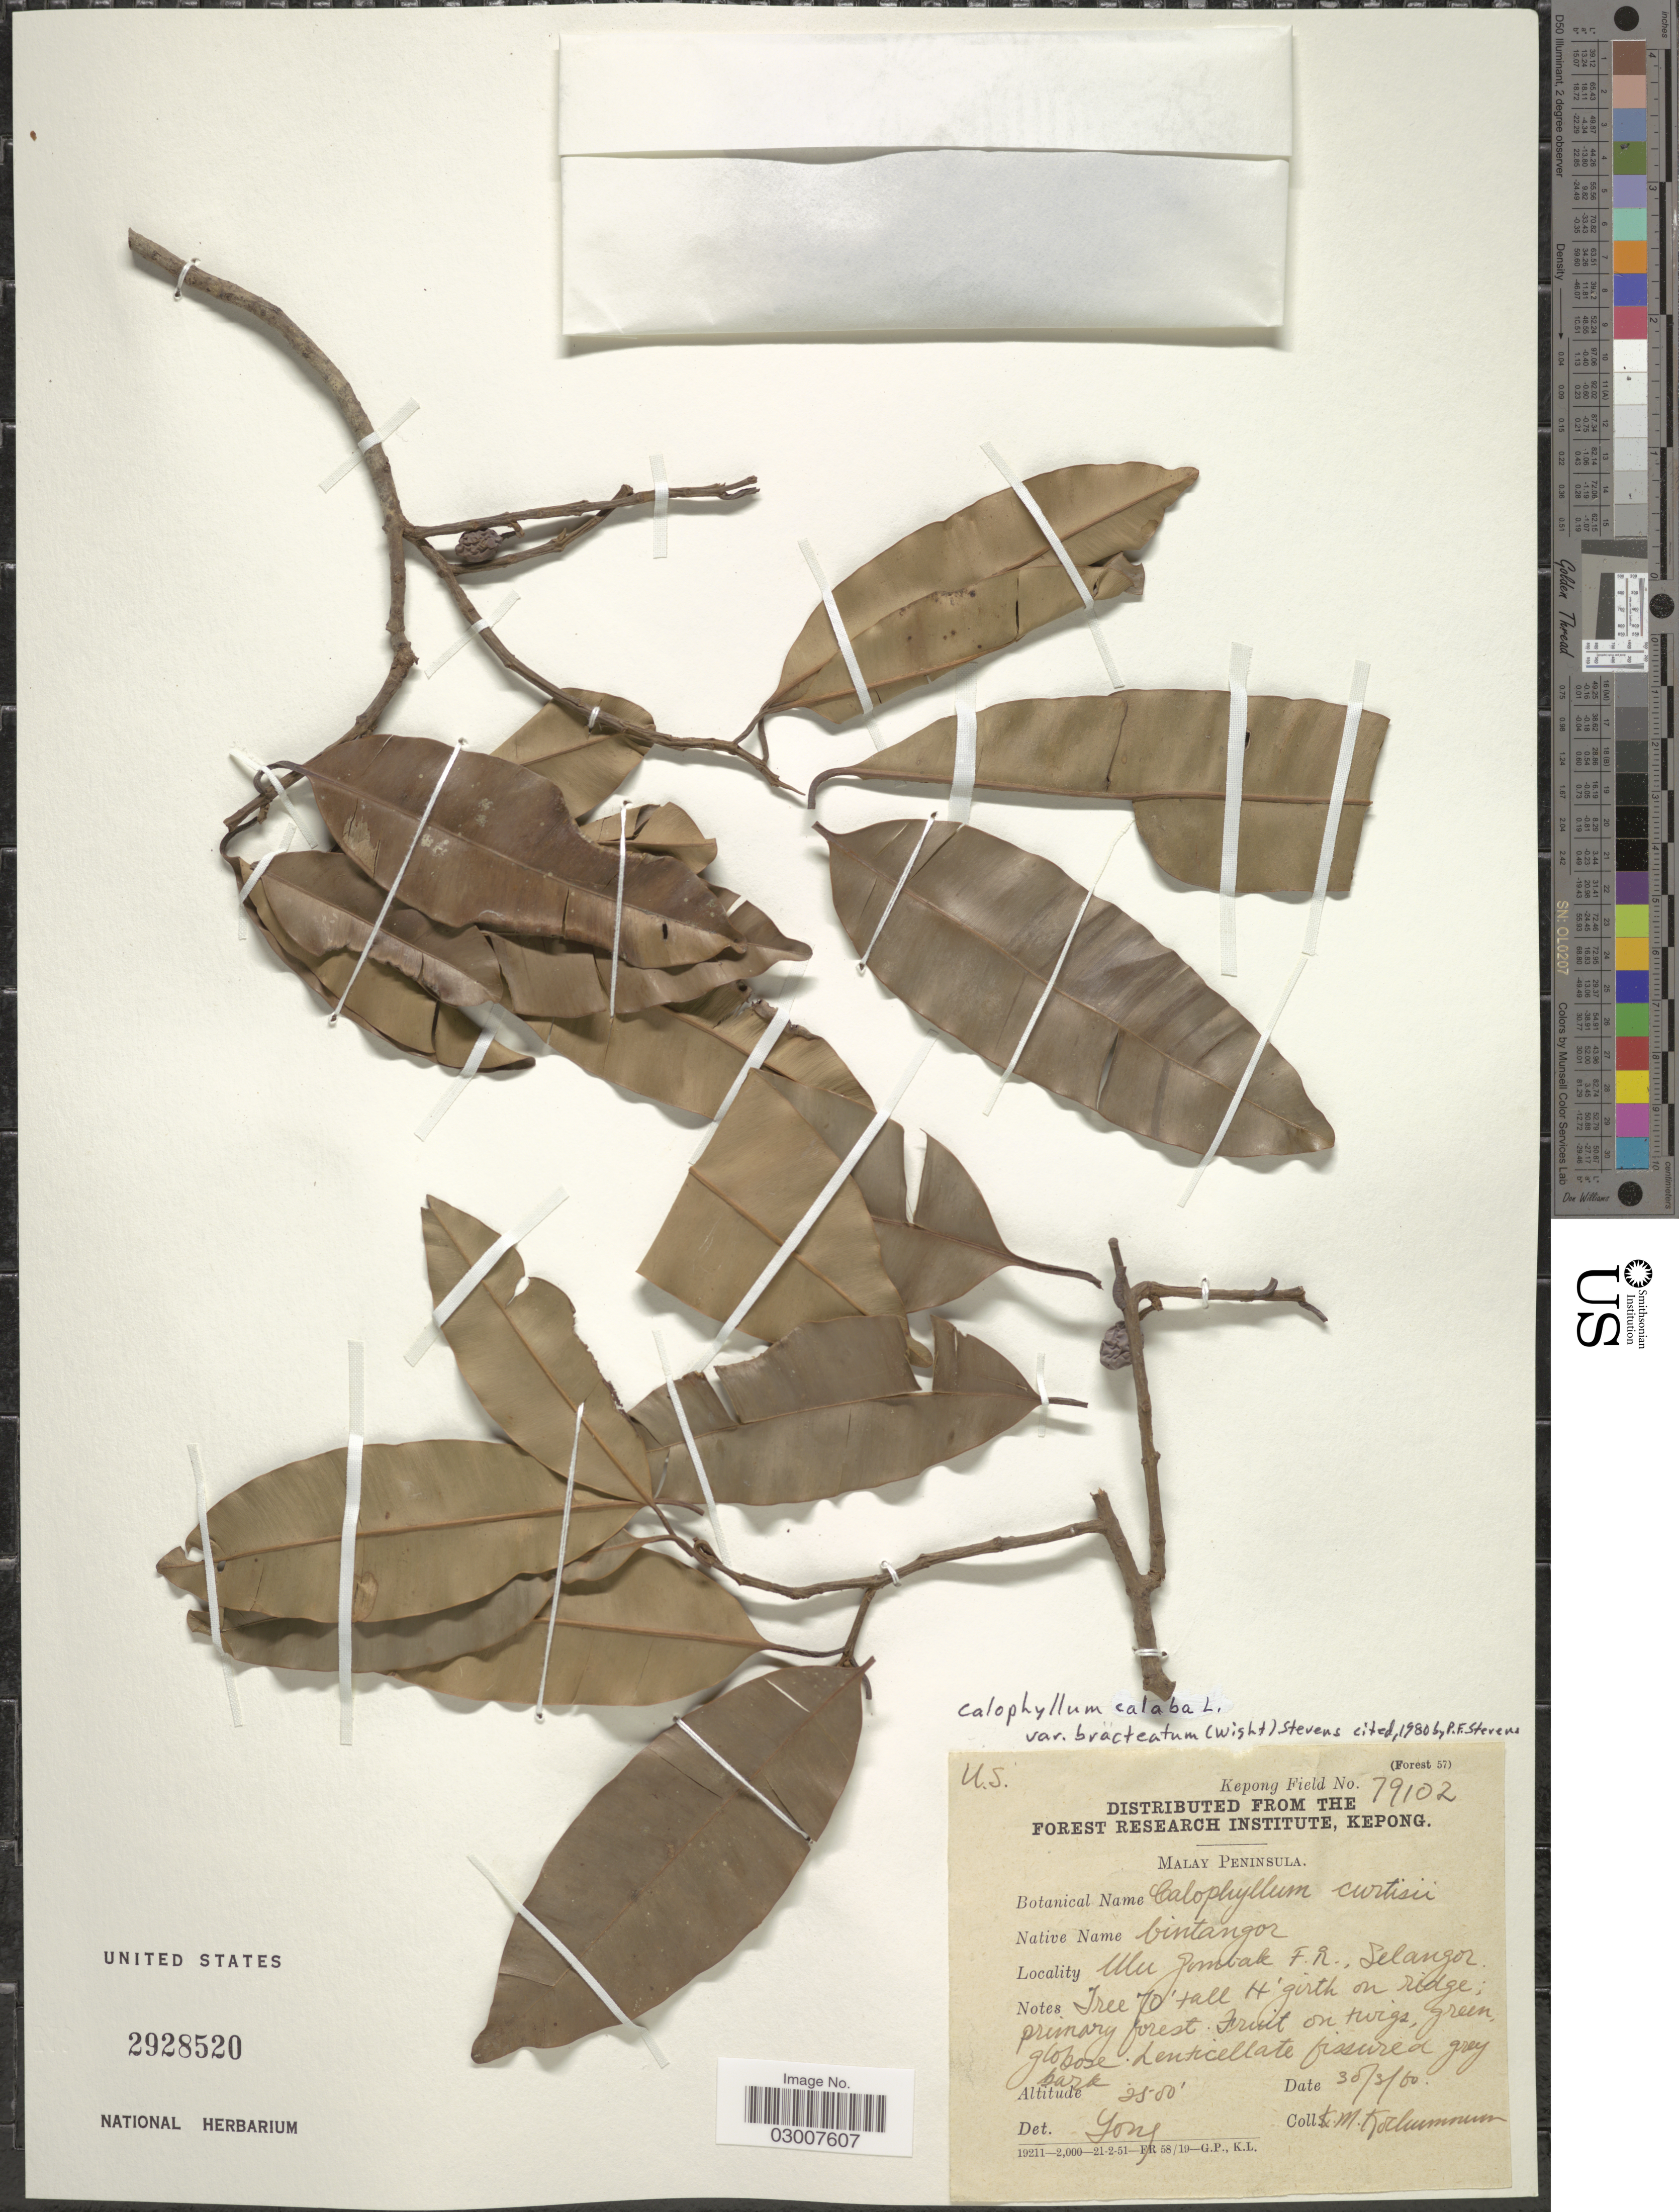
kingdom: Plantae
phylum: Tracheophyta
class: Magnoliopsida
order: Malpighiales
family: Calophyllaceae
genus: Calophyllum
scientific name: Calophyllum calaba var. bracteatum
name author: (Wight) P.F. Stevens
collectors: K. Kochummen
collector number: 79102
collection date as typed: Transcribed d/m/y: 30/3/60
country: Malaysia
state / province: Selangor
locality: Malay Peninsula. Ulu Pemtak [interpreted] F. R.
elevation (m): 762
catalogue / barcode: US 2928520